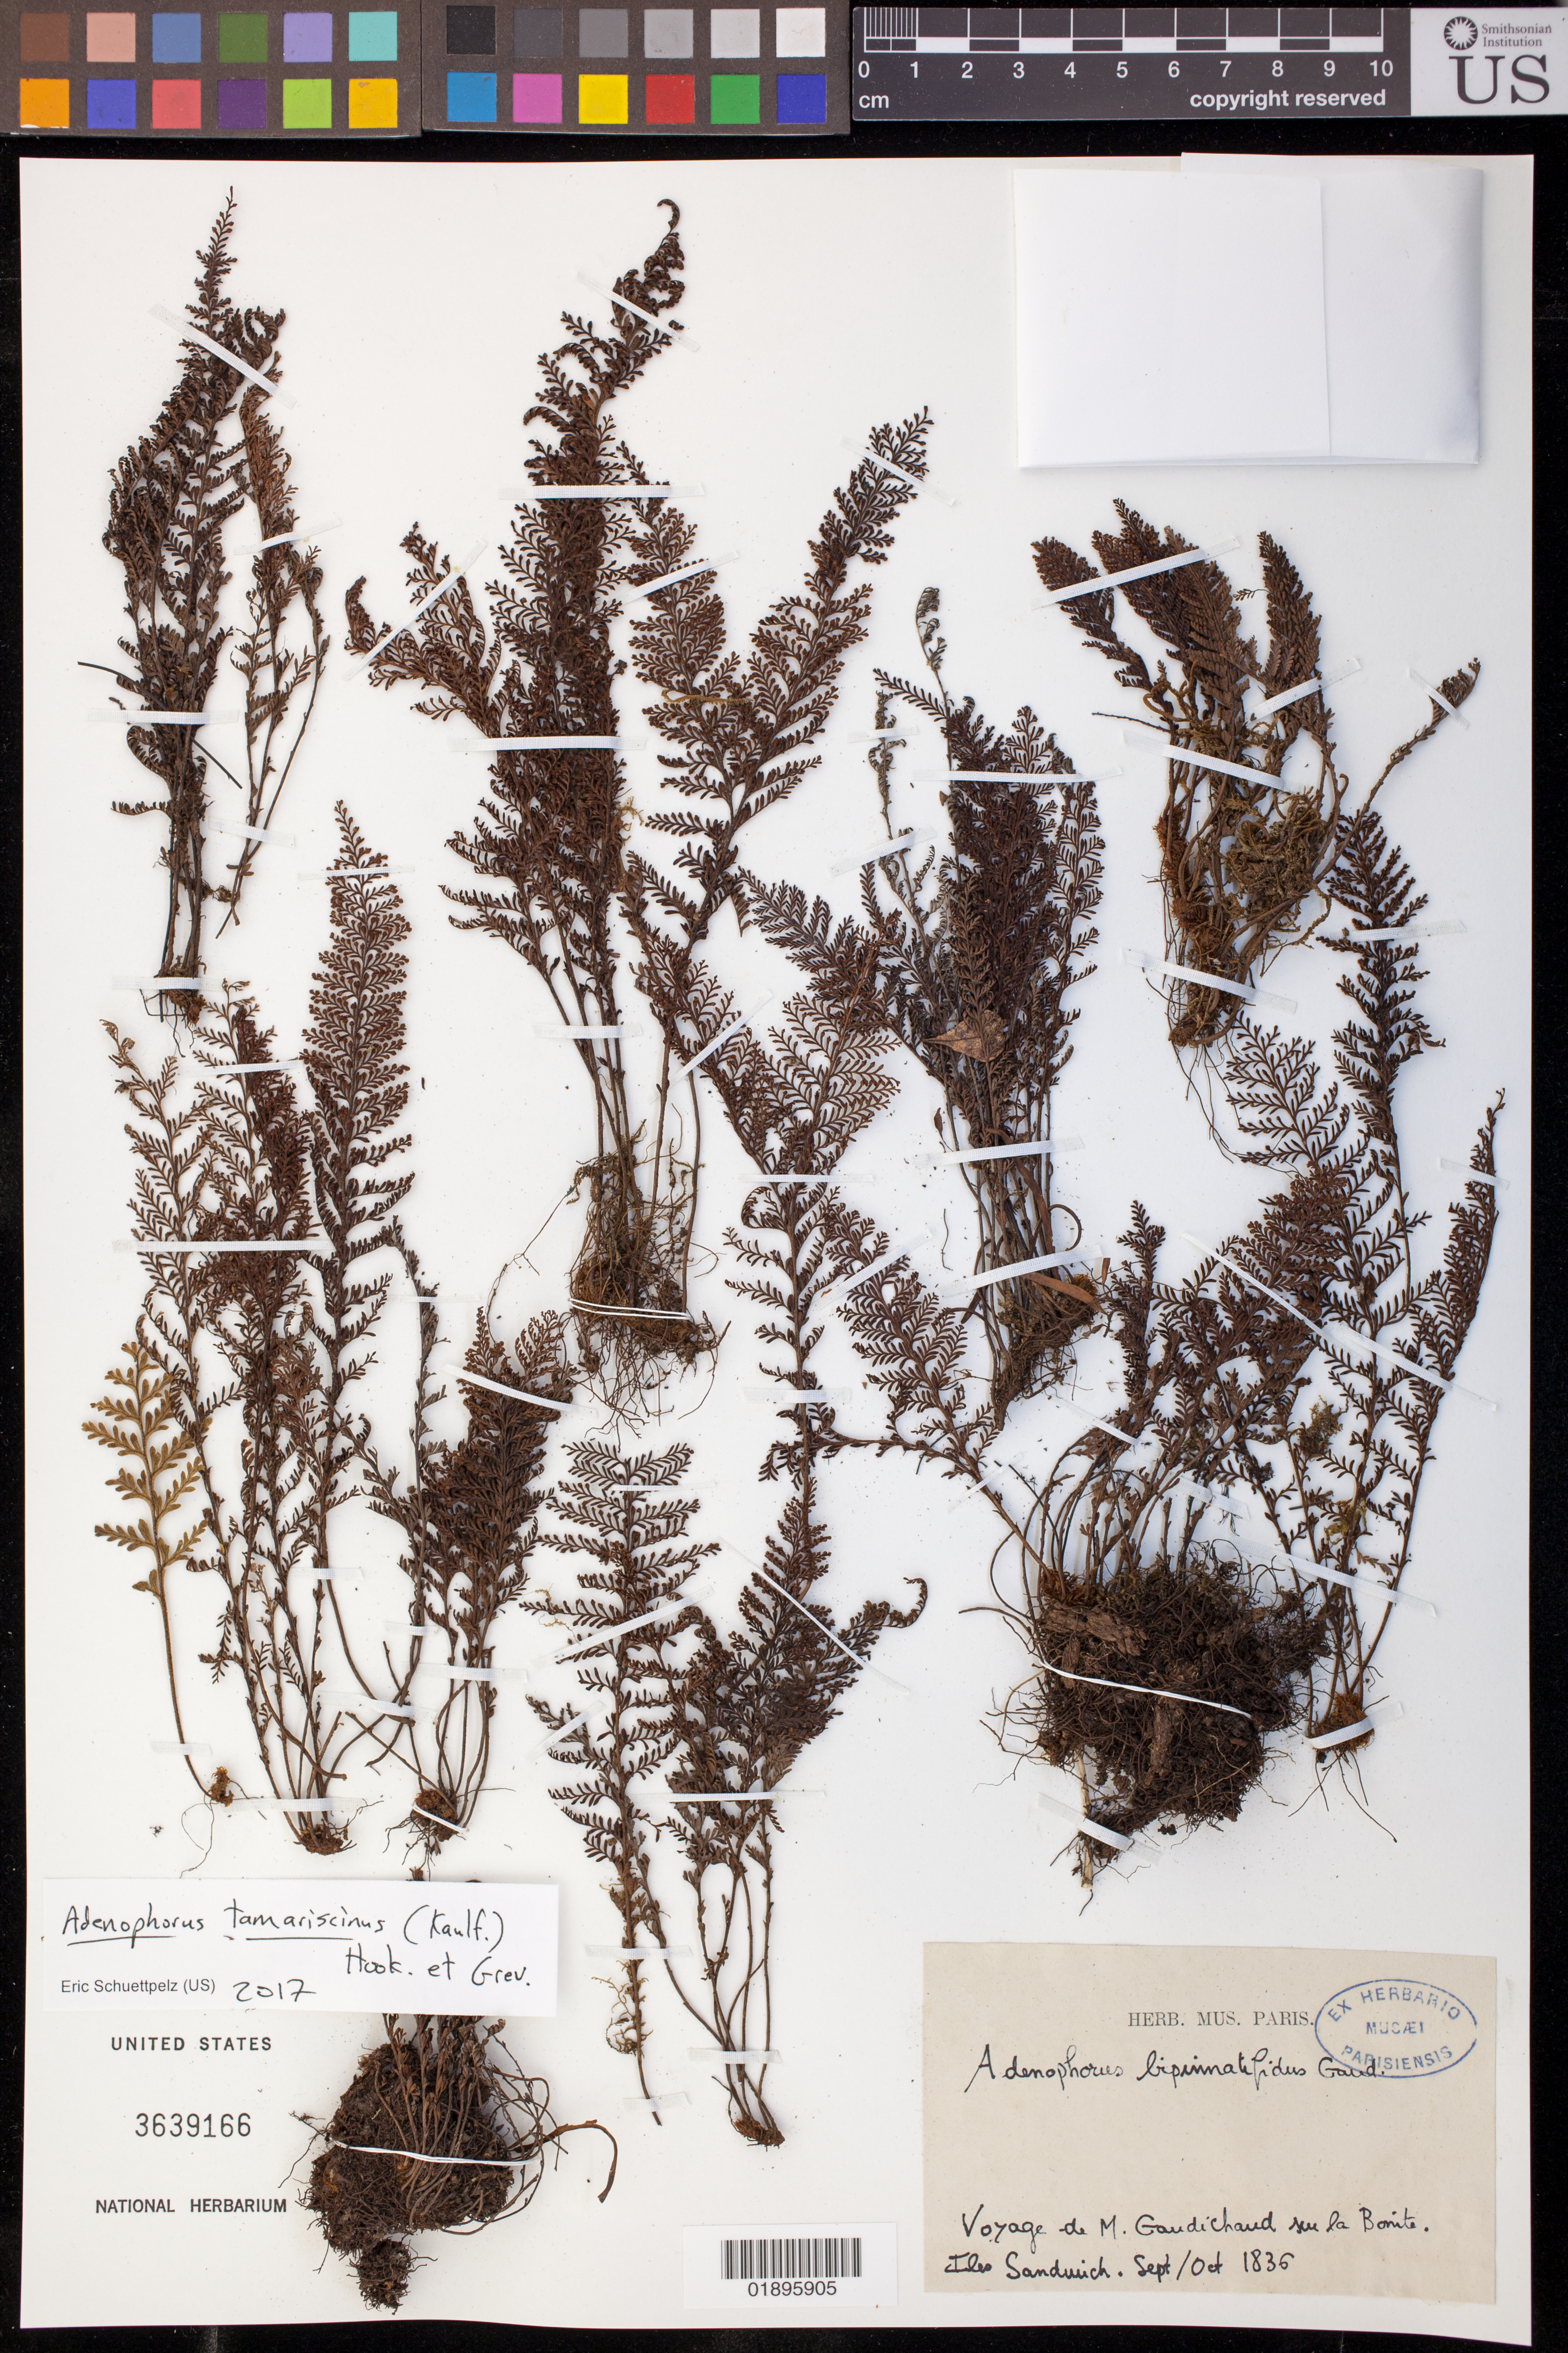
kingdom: Plantae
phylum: Tracheophyta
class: Polypodiopsida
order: Polypodiales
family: Polypodiaceae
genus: Adenophorus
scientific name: Adenophorus tamariscinus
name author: Hook. & Grev.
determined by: Schuettpelz, E., (US), Smithsonian Institution - National Museum of Natural History (UNITED STATES)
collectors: C. Gaudichaud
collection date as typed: Sep 1836 to Oct 1836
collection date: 1836-09/1836-10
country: United States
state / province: Hawaii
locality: Sandwich Islands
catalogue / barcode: US 3639166